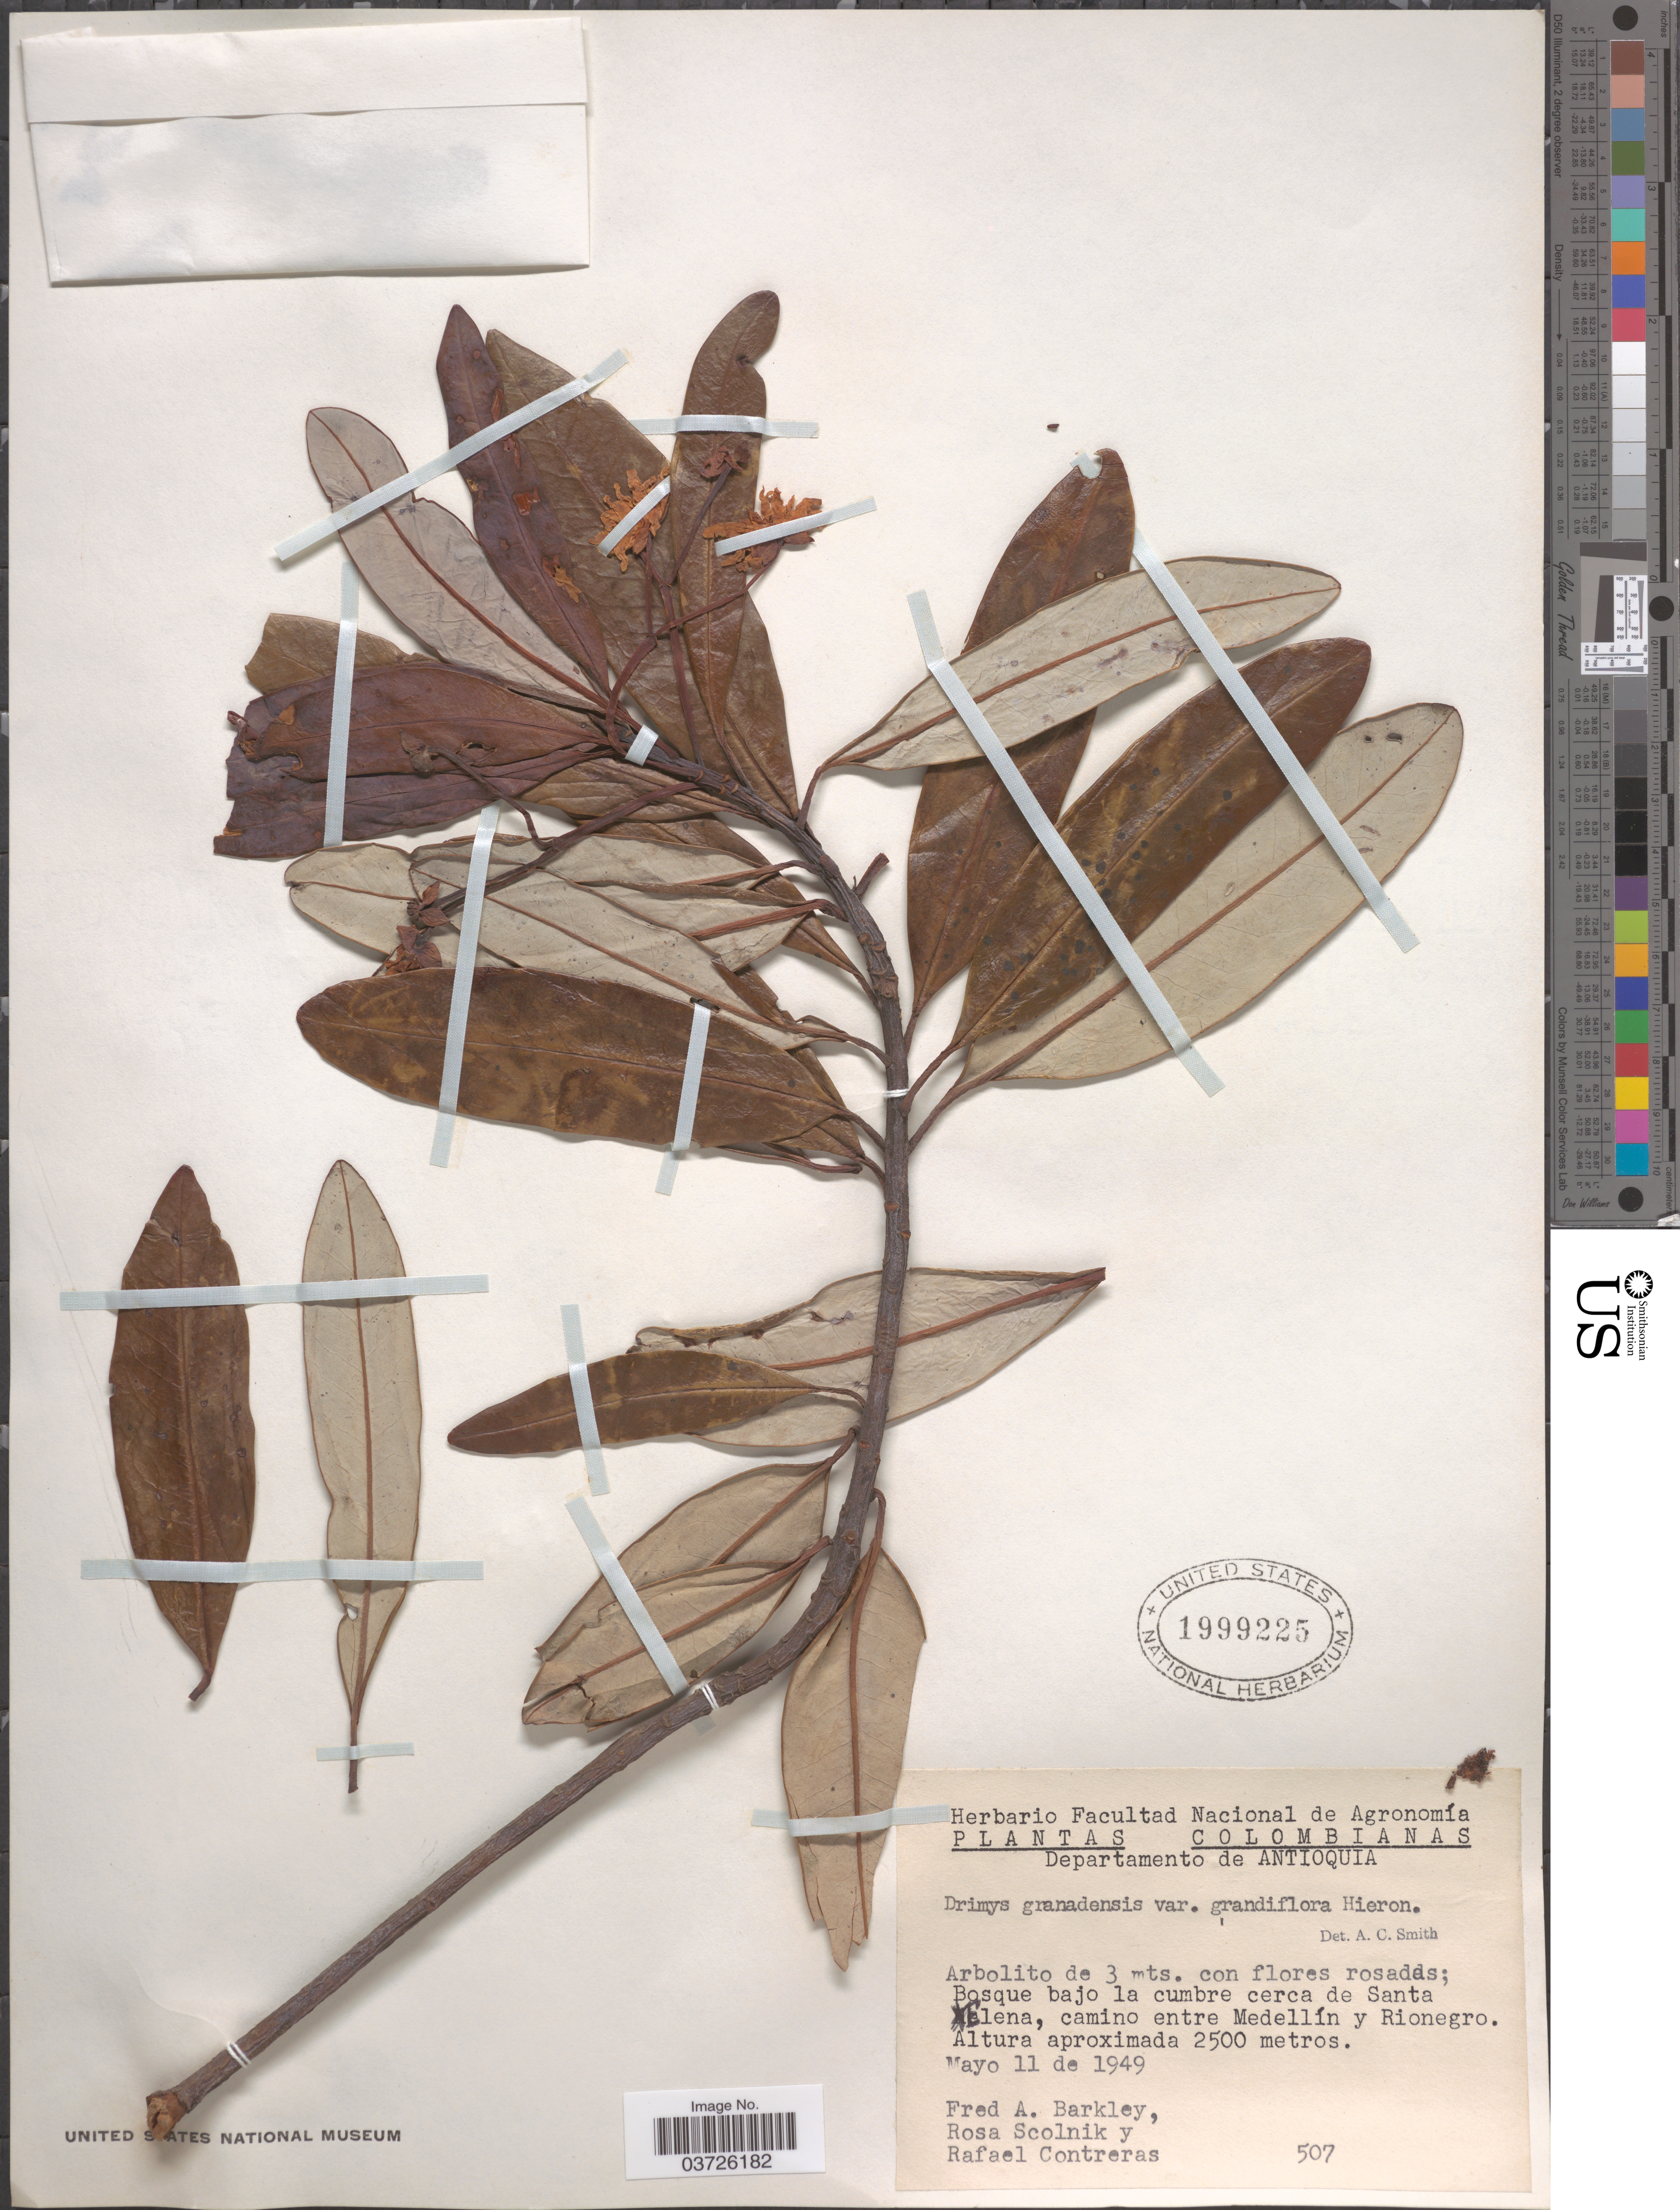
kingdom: Plantae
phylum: Tracheophyta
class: Magnoliopsida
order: Canellales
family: Winteraceae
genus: Drimys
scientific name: Drimys granadensis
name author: L. f.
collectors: F. A. Barkley, R. Scolnik & R. Contreras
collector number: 507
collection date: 1949-05-11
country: Colombia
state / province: Antioquia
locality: Departamento de Antioquia. Bosque bajo la cumbre cerca de Santa Elena, camino entre Medellín y Rionegro.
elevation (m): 2500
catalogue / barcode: US 1999225